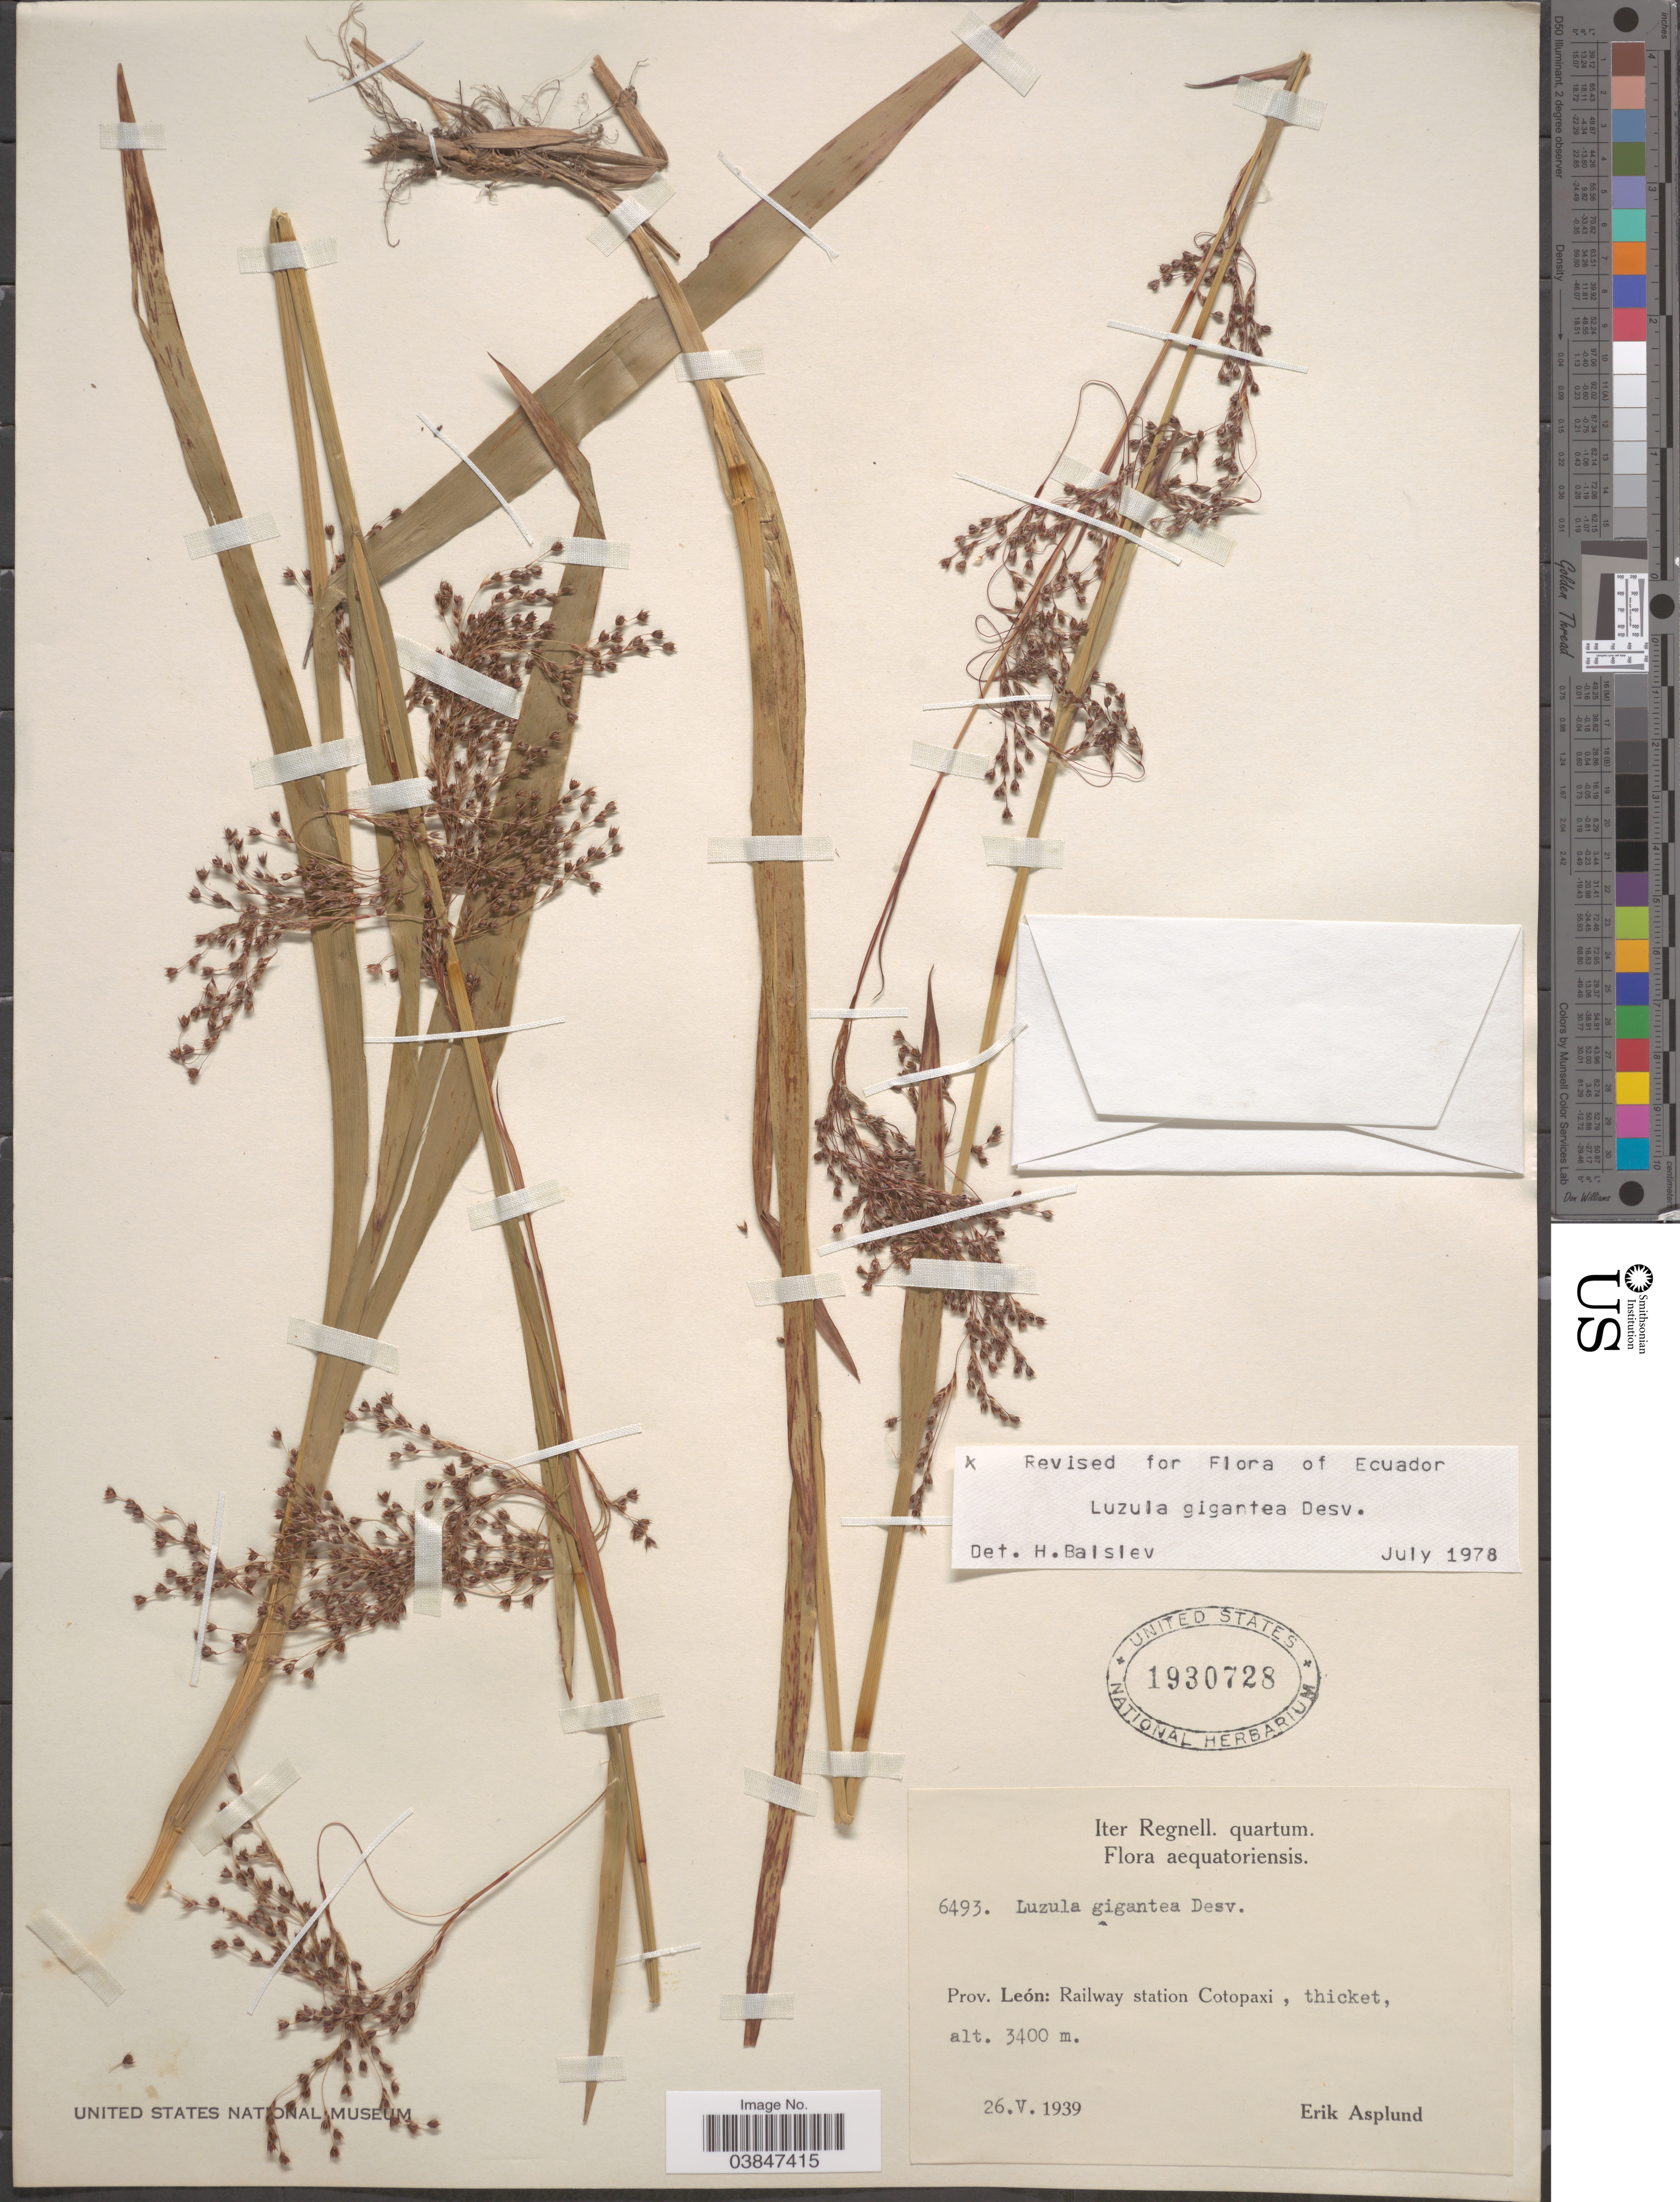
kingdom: Plantae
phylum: Tracheophyta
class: Liliopsida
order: Poales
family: Juncaceae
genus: Luzula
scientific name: Luzula gigantea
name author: Desv.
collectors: E. Asplund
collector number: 6493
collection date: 1939-05-26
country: Ecuador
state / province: Cotopaxi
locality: Prov. León: Railway station Cotopaxi, thicket.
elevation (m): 3400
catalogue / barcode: US 1930728